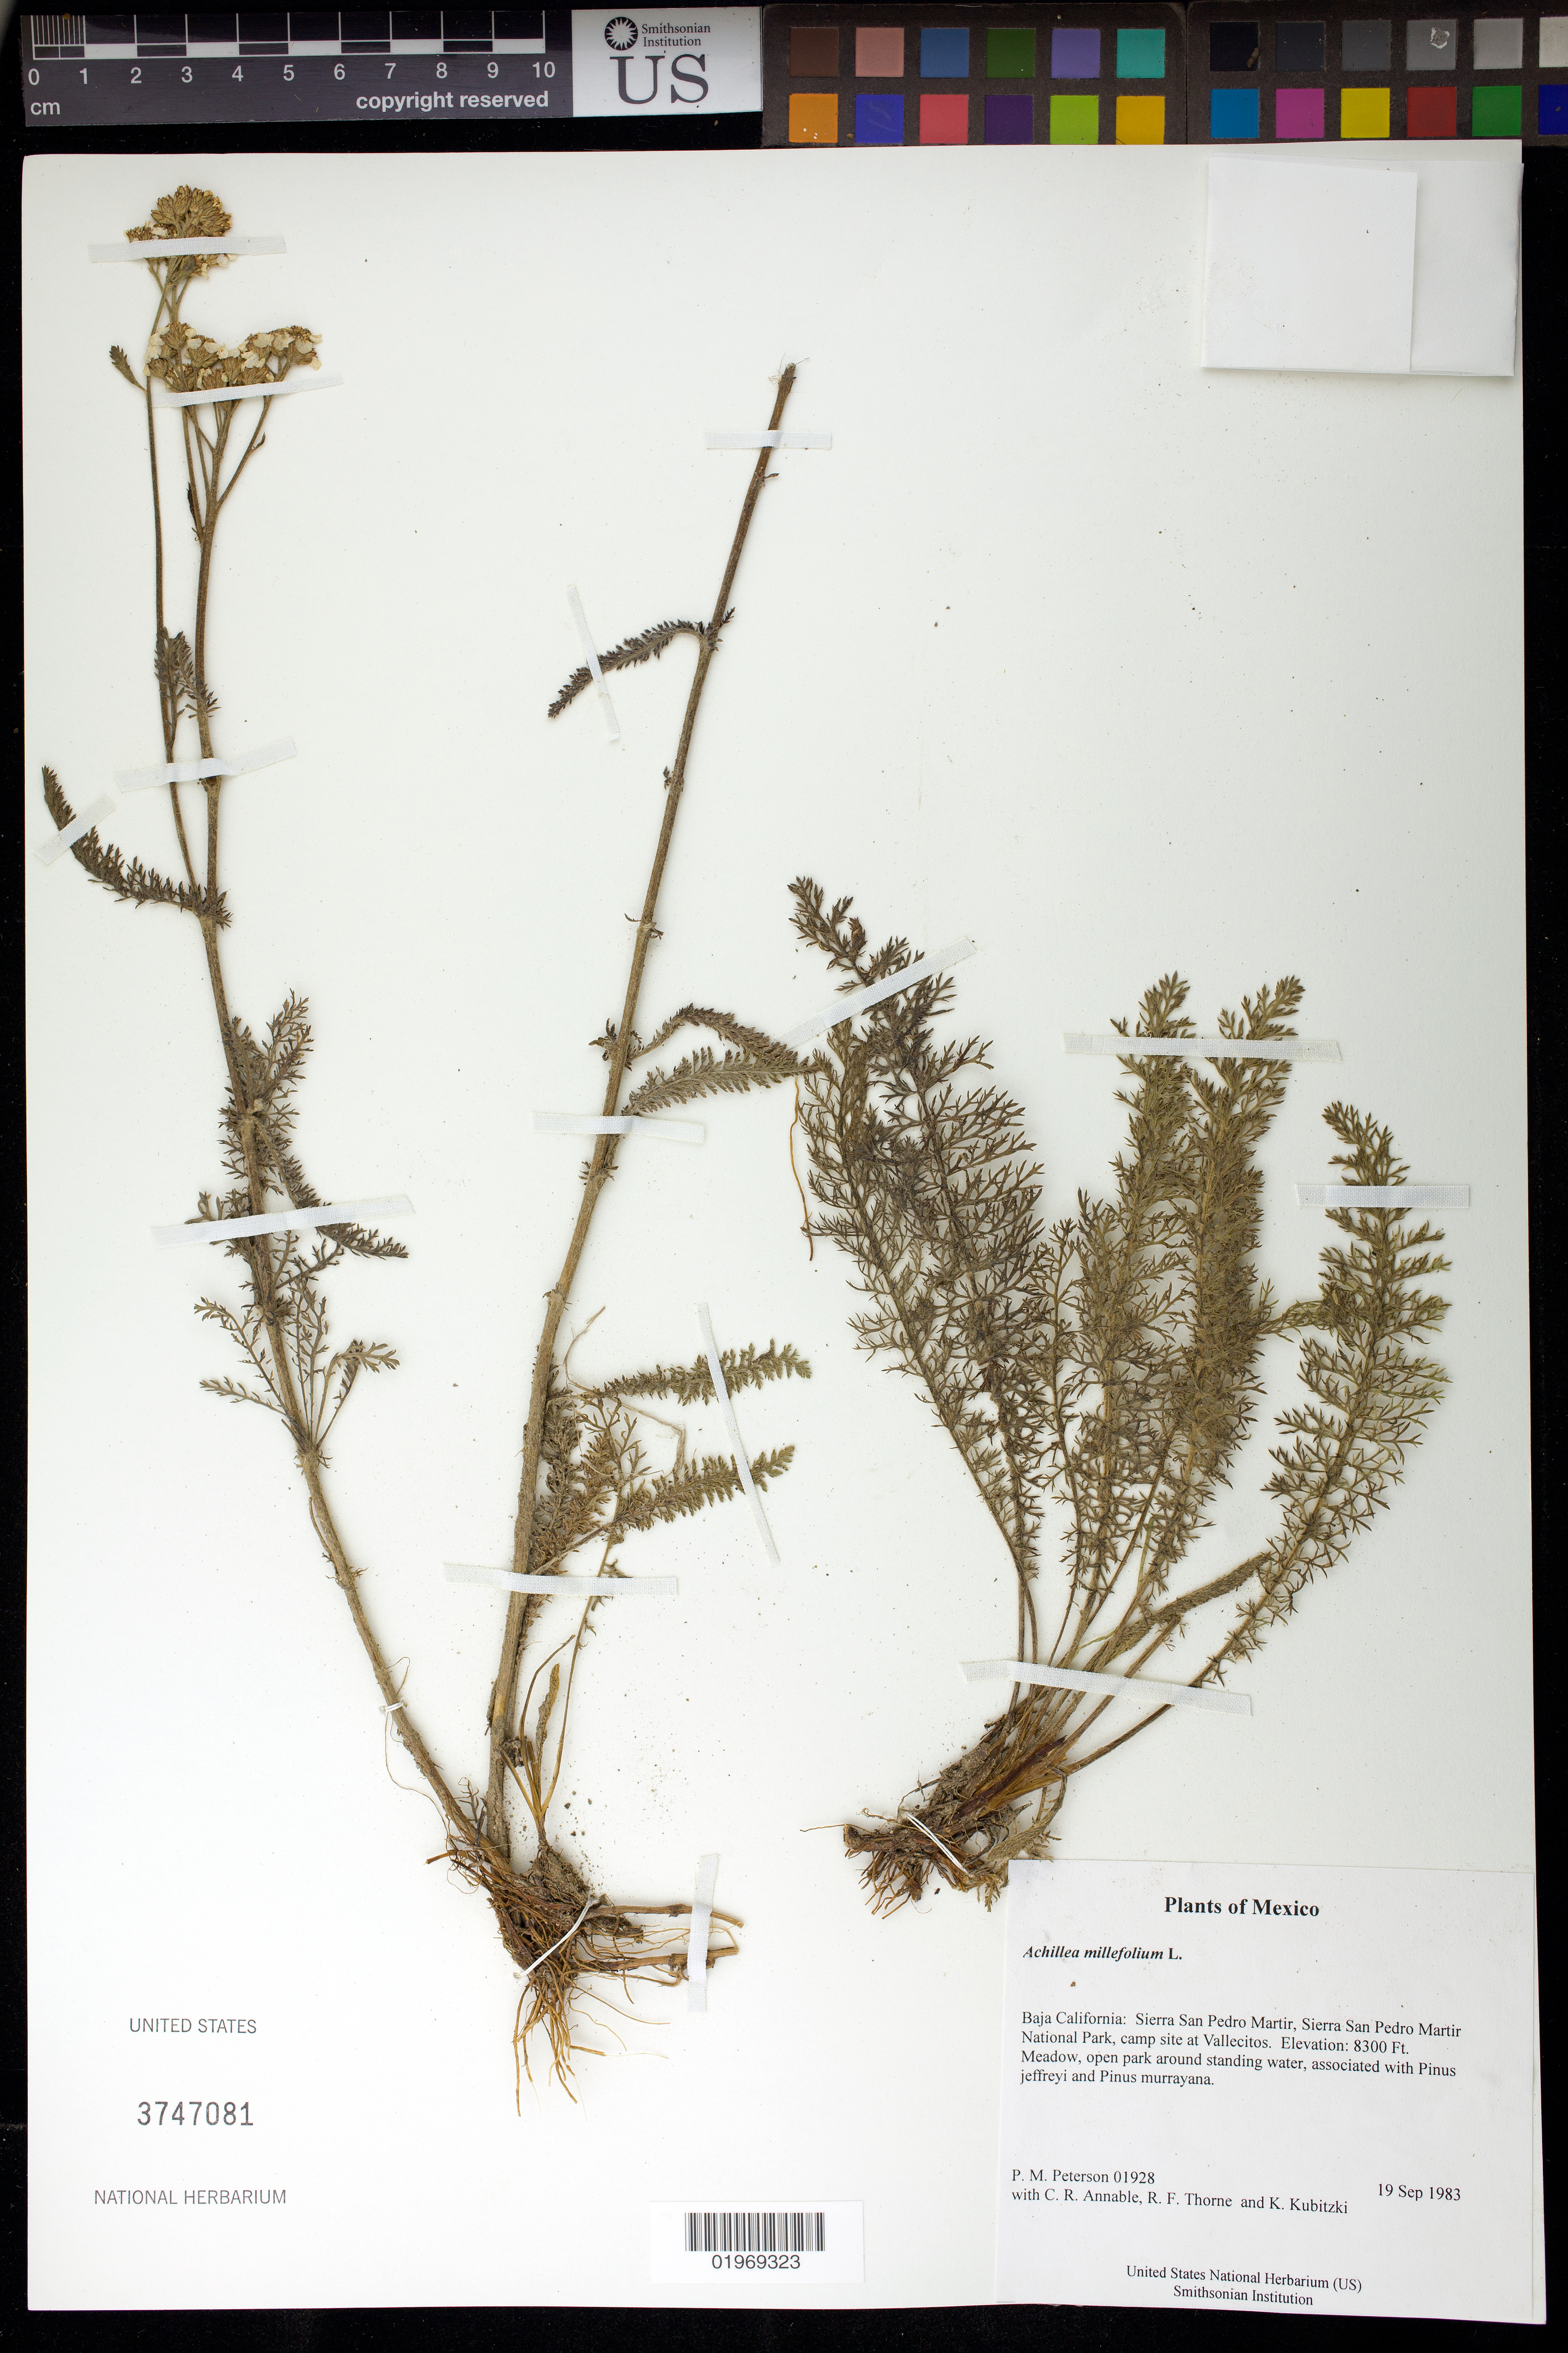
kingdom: Plantae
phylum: Tracheophyta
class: Magnoliopsida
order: Asterales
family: Asteraceae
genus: Achillea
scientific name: Achillea millefolium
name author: L.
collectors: P. M. Peterson, C. R. Annable, R. F. Thorne & K. Kubitzki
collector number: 01928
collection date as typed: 19 Sep 1983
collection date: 1983-09-19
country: Mexico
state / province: Baja California Norte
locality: Sierra San Pedro Martir, Sierra San Pedro Martir National Park, camp site at Vallecitos.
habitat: Meadow, open park around standing water, associated with Pinus jeffreyi and Pinus murrayana.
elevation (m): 2530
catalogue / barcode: US 3747081